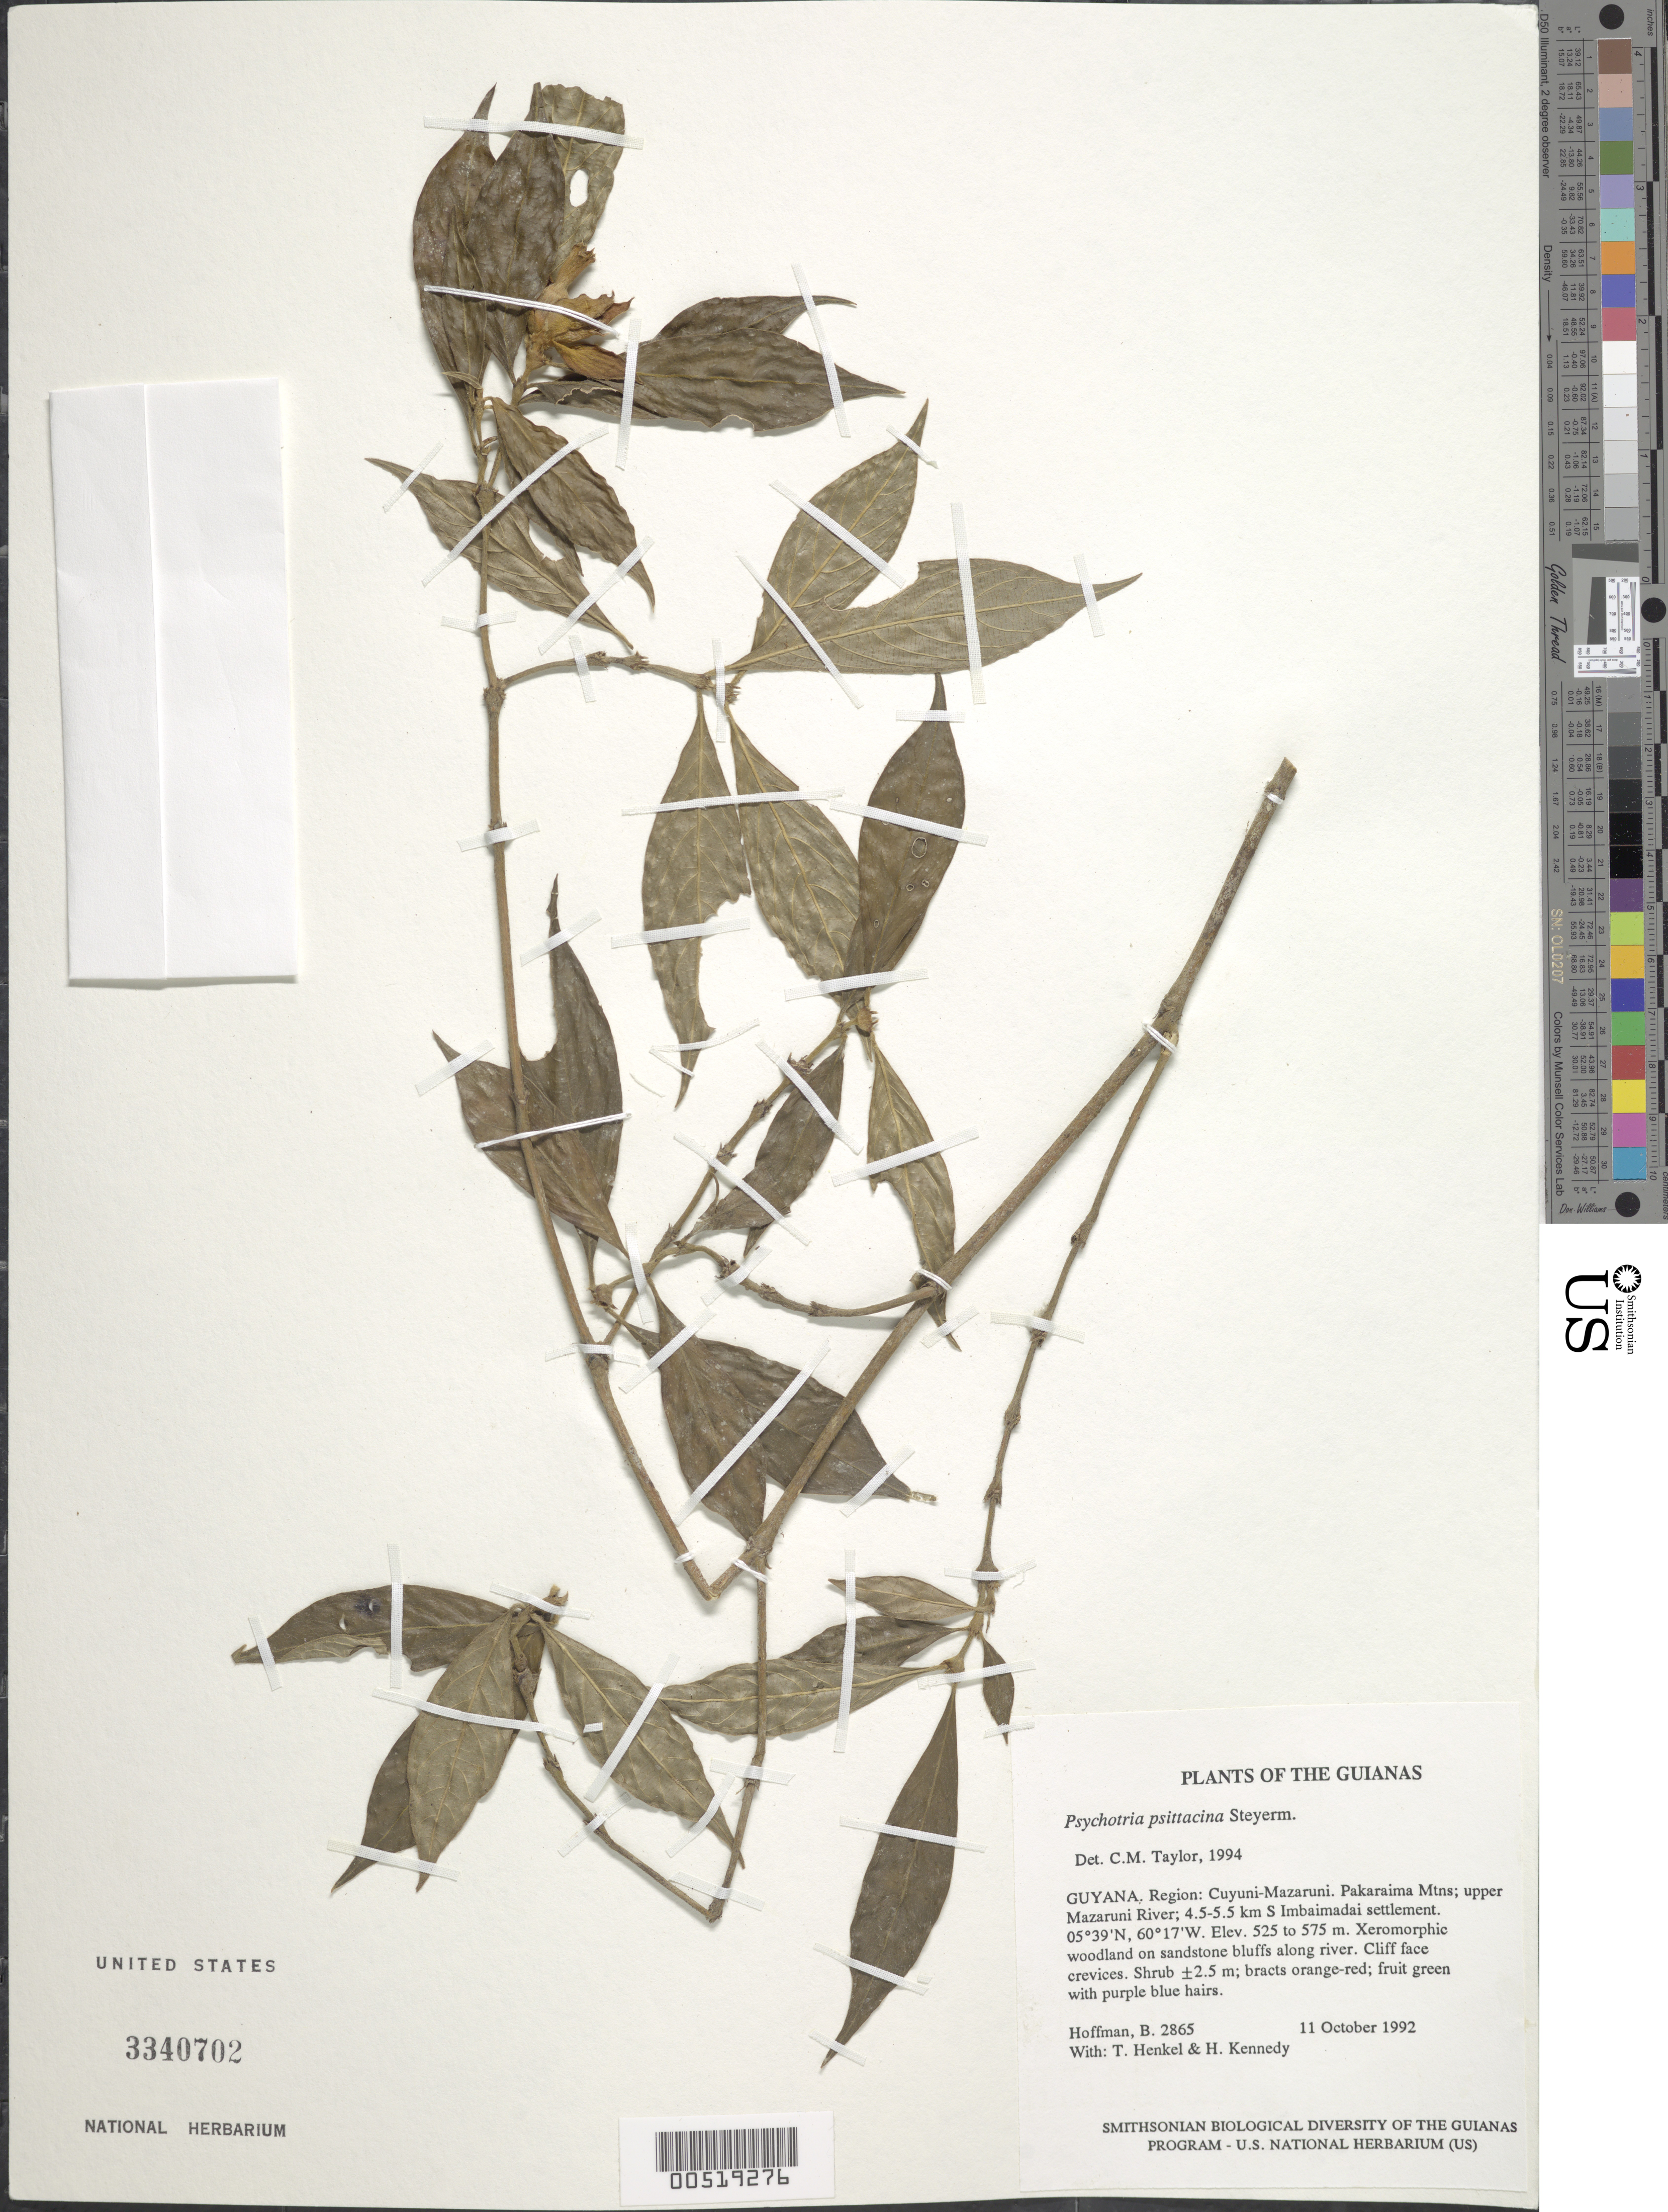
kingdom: Plantae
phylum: Tracheophyta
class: Magnoliopsida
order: Gentianales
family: Rubiaceae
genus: Palicourea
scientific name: Palicourea psittacina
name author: (Steyerm.) Delprete & J.H. Kirkbr.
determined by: Kirkbride, J. H., Jr.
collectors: B. Hoffman, T. Henkel & H. Kennedy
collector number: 2865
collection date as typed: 11 October 1992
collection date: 1992-10-11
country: Guyana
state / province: Cuyuni-Mazaruni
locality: Pakaraima Mountains; upper Mazaruni River; 4.5-5.5 km S of Imbaimadai settlement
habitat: Xeromorphic woodland on sandstone bluffs along river. Cliff face crevices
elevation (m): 525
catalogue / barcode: US 3340702